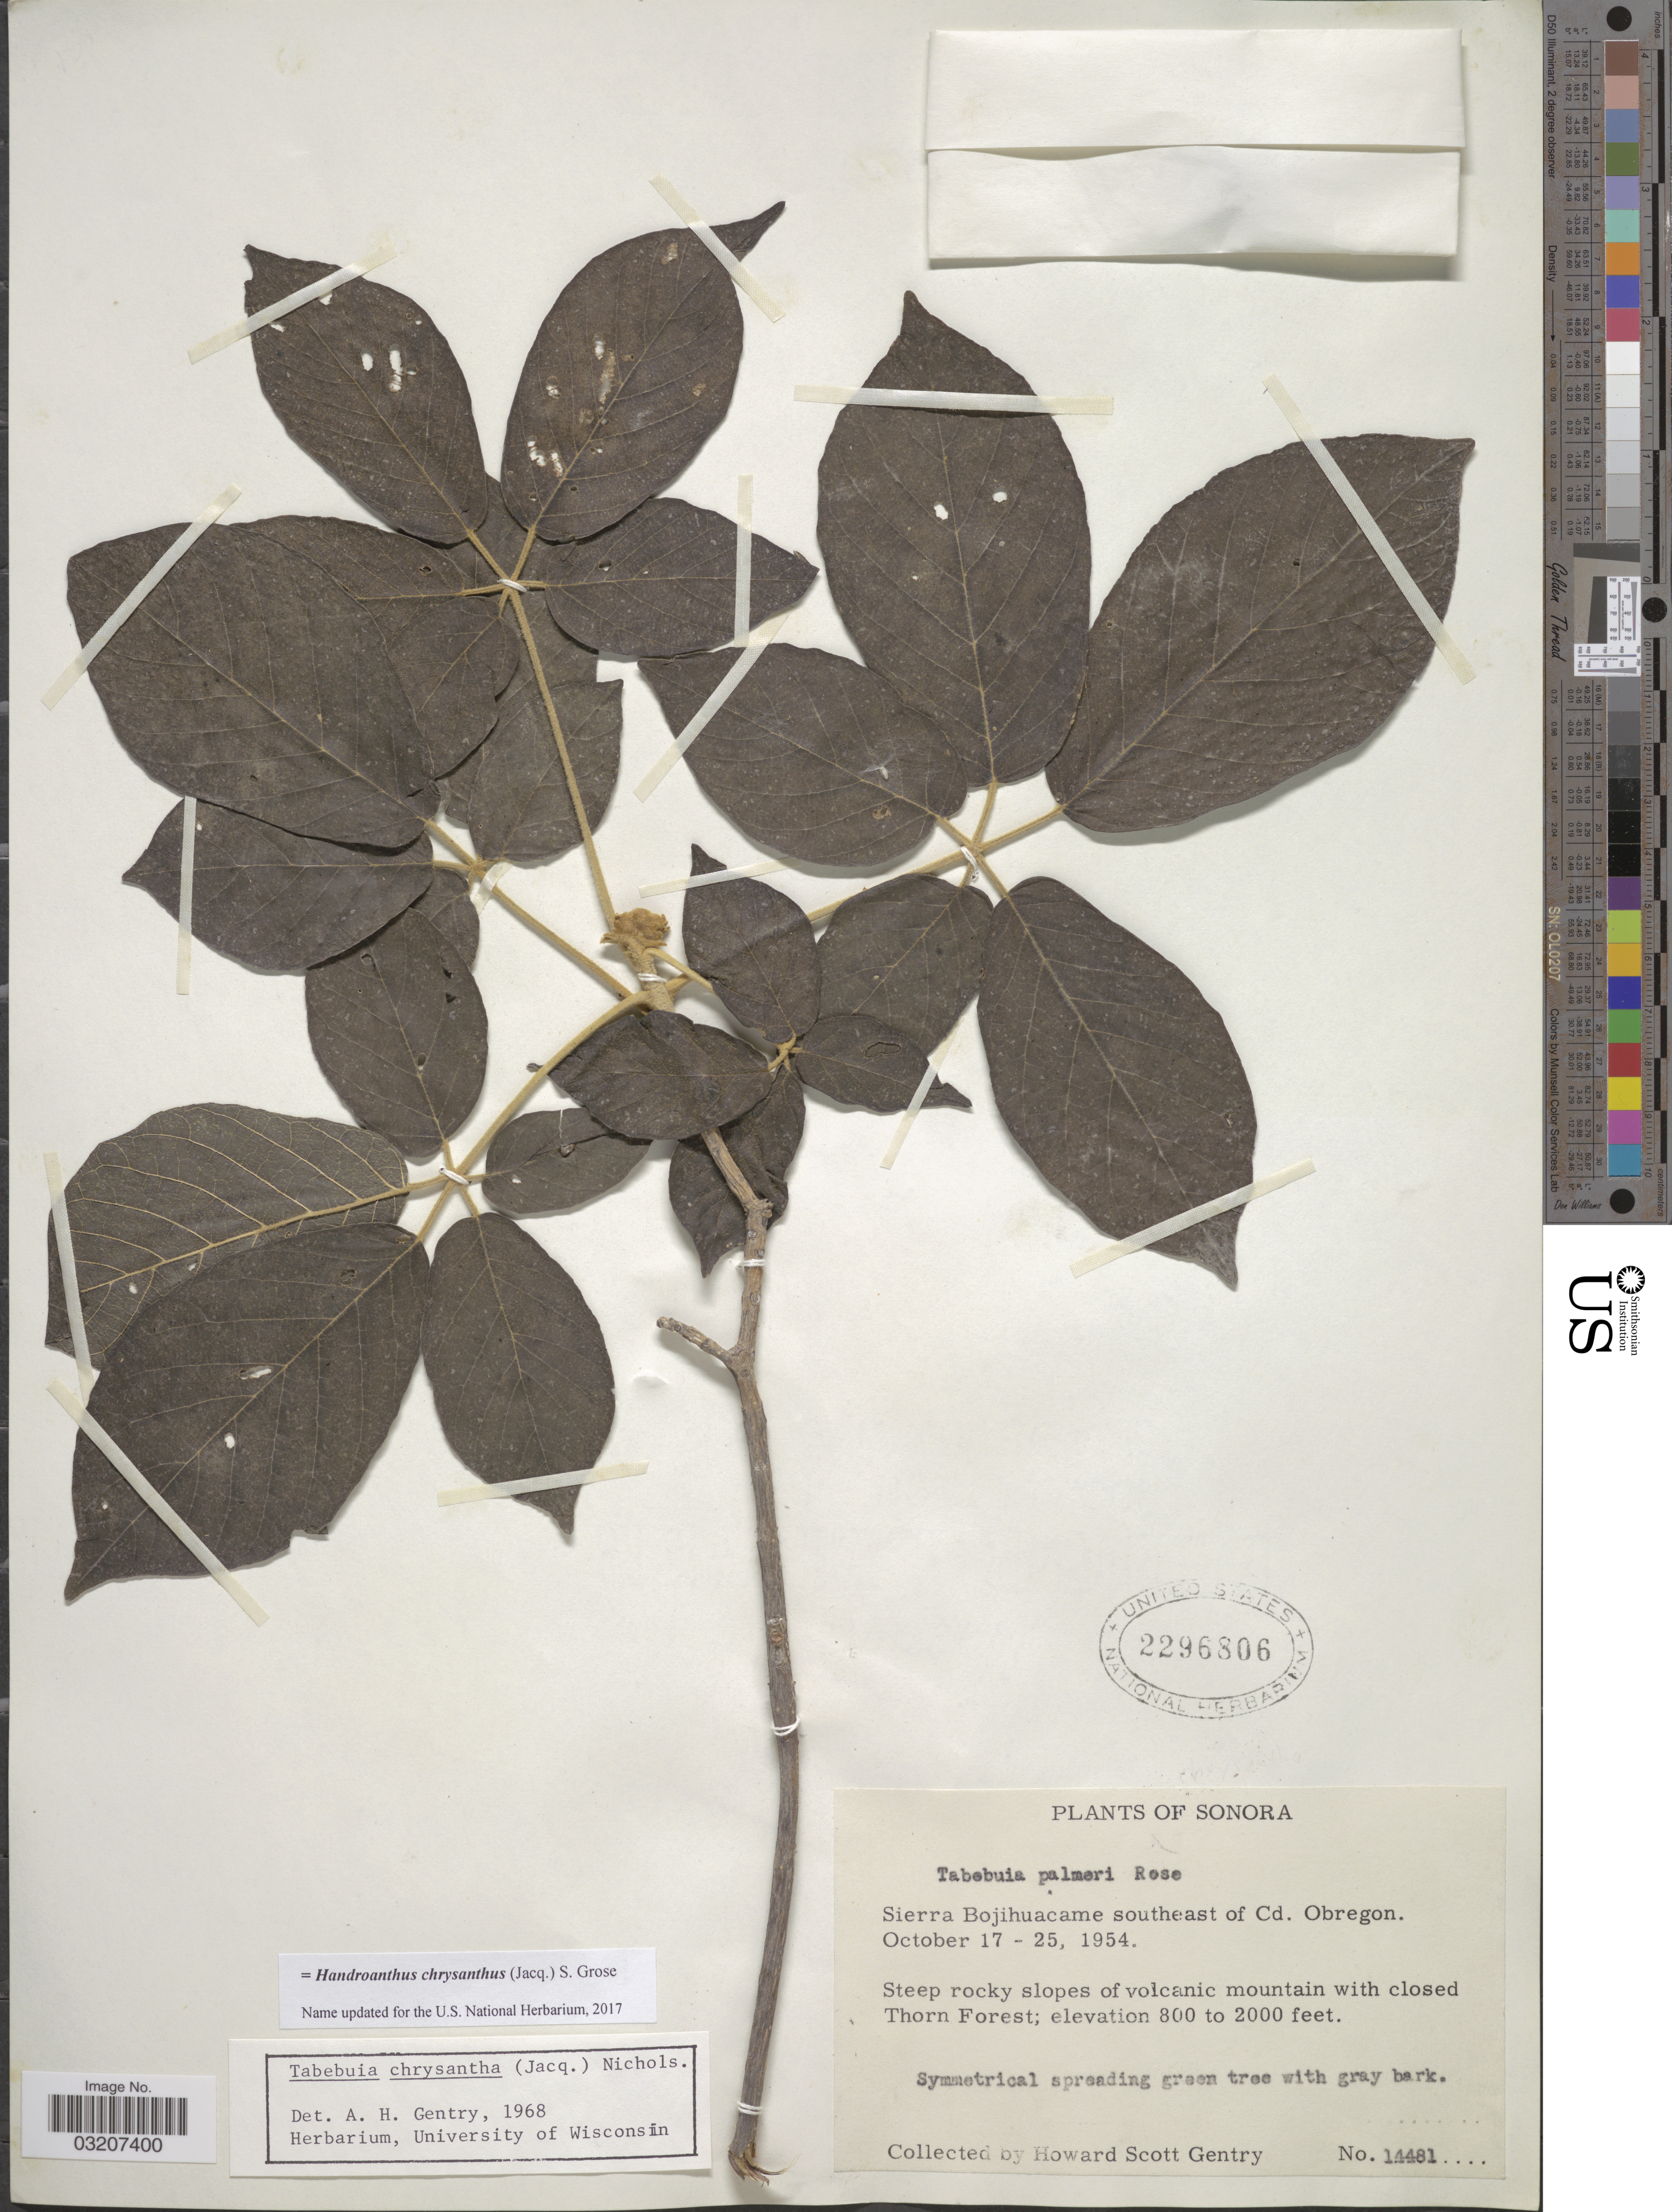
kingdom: Plantae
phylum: Tracheophyta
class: Magnoliopsida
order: Lamiales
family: Bignoniaceae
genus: Handroanthus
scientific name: Handroanthus chrysanthus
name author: (Jacq.) S.O. Grose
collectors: H. S. Gentry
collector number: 14481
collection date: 1954-10-17/1954-10-25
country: Mexico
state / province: Sonora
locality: Sierra Bojihuacame southeast of Cd. Obregon.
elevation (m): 244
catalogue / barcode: US 2296806